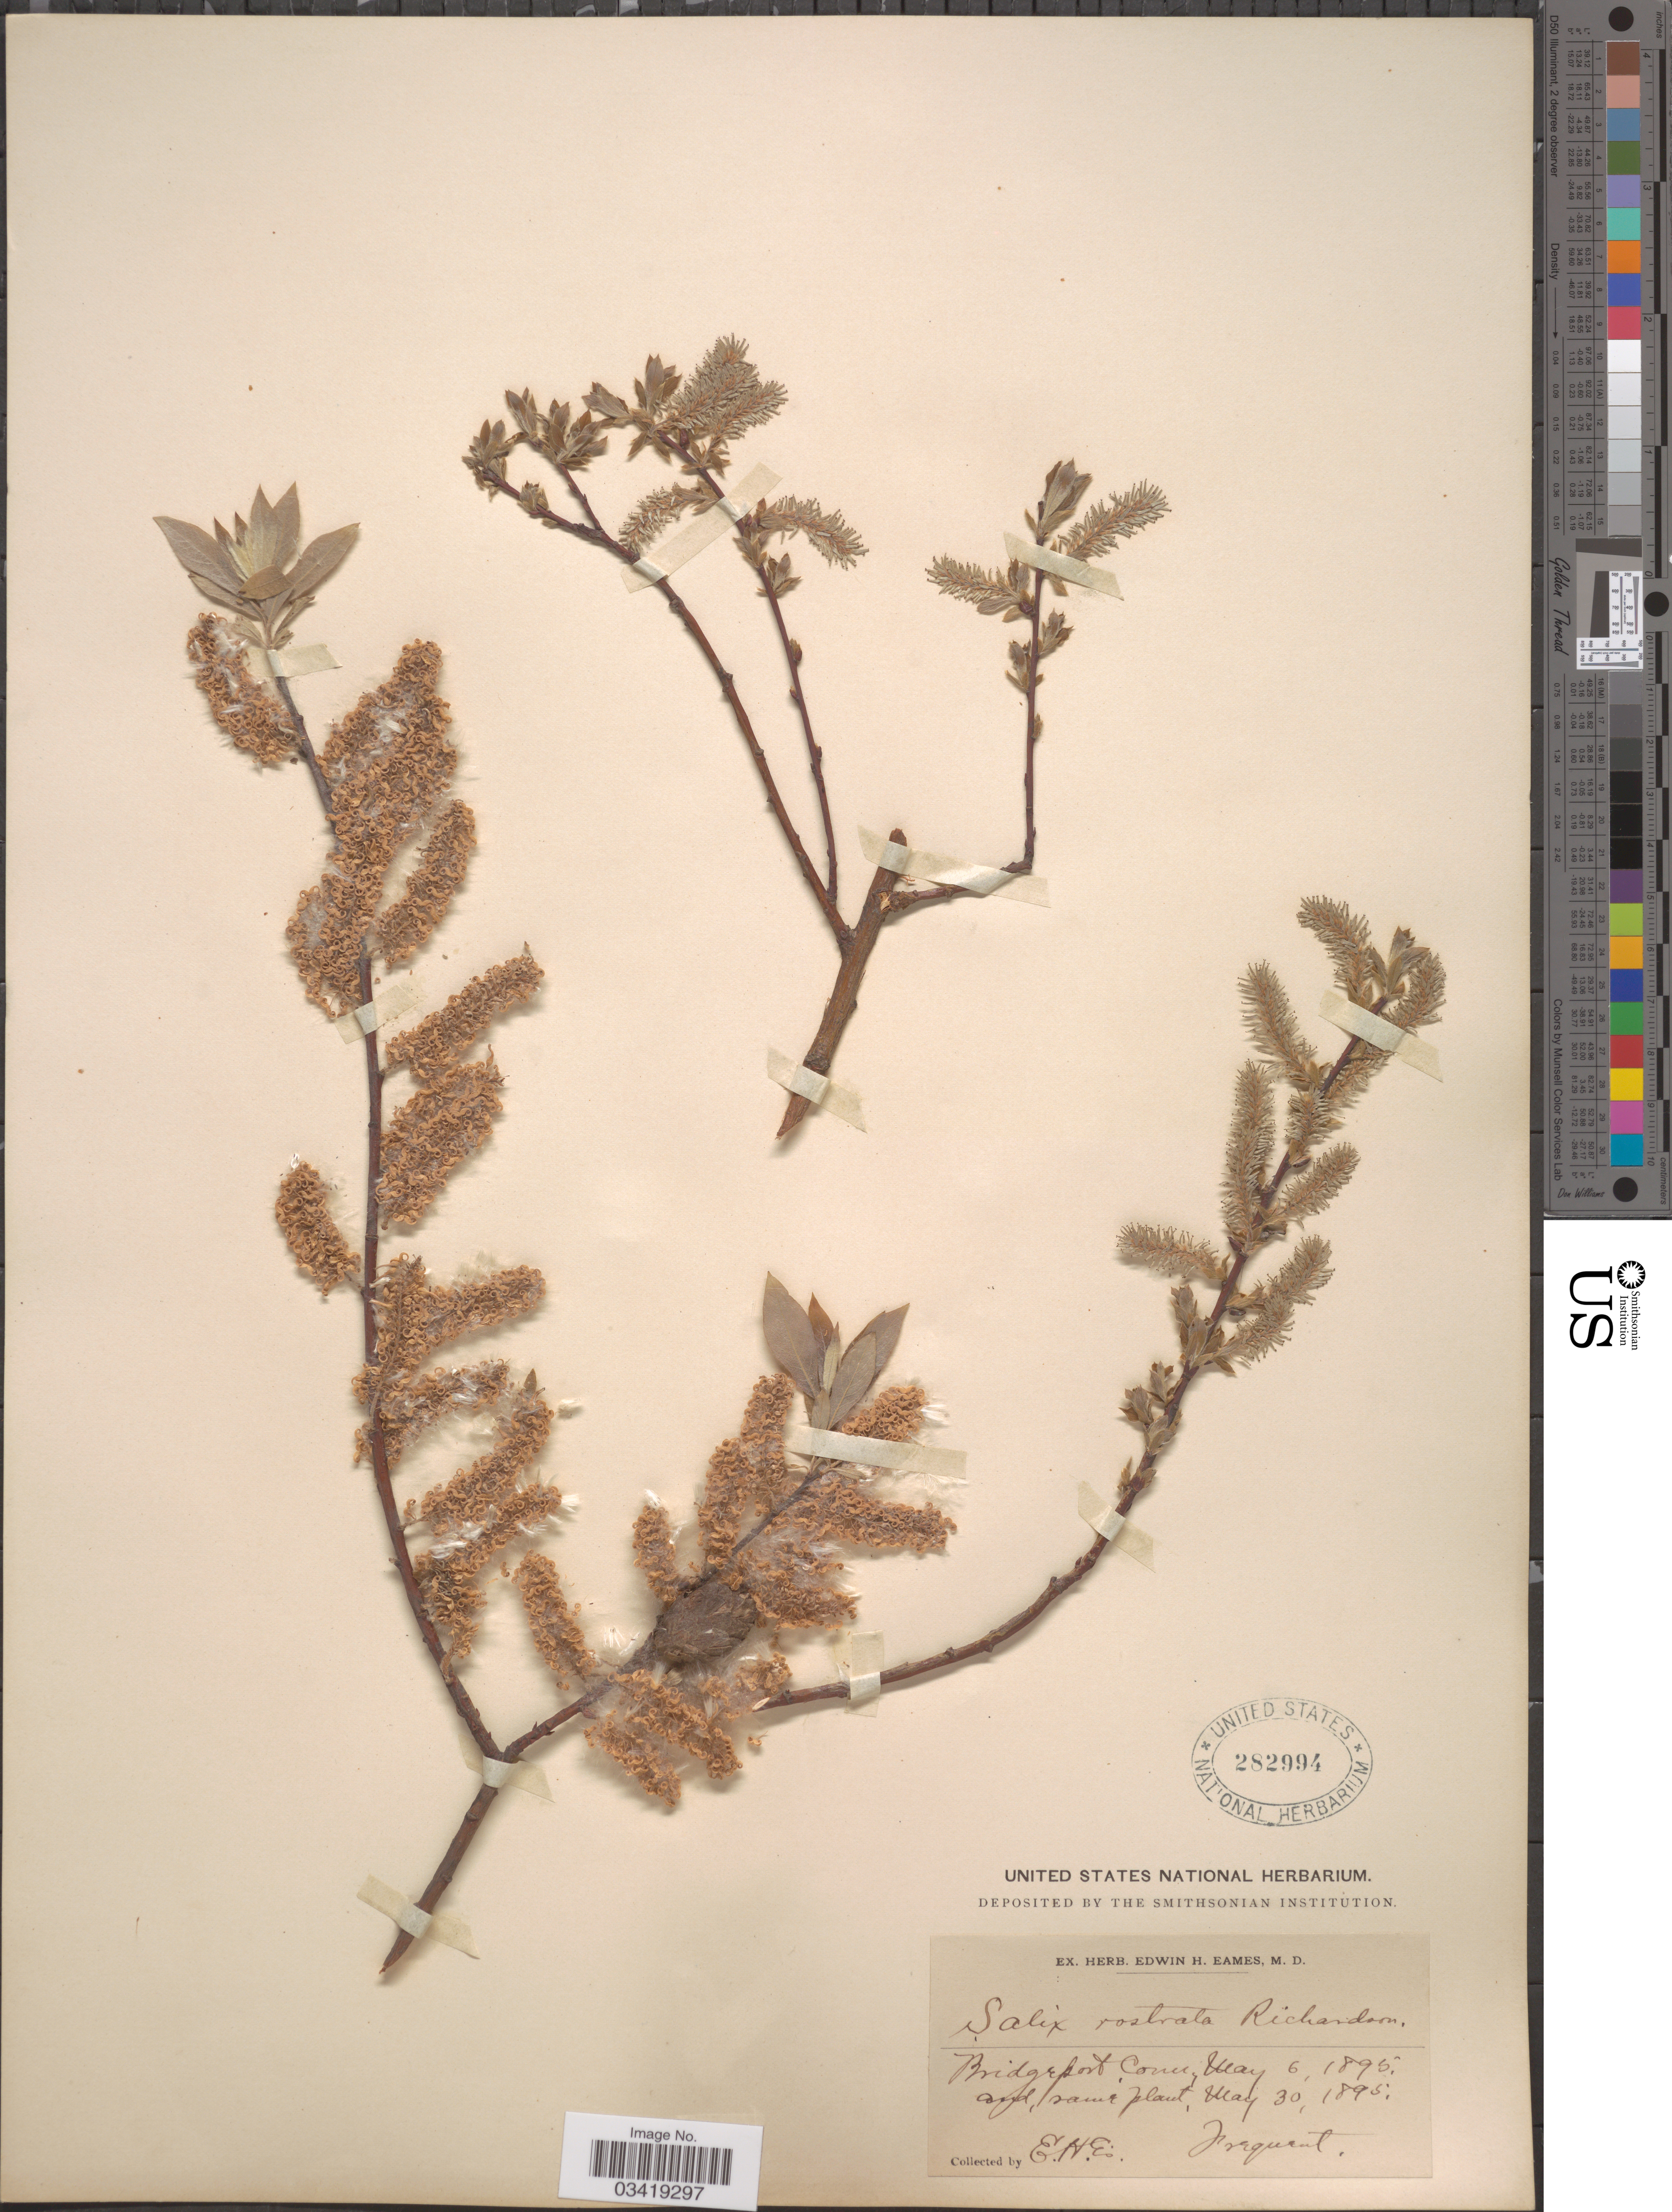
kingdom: Plantae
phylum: Tracheophyta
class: Magnoliopsida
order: Malpighiales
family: Salicaceae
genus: Salix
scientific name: Salix bebbiana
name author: Sarg.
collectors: E. H. Eames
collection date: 1895-05-06/1895-05-30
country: United States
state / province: Connecticut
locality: Bridgeport.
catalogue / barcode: US 282994